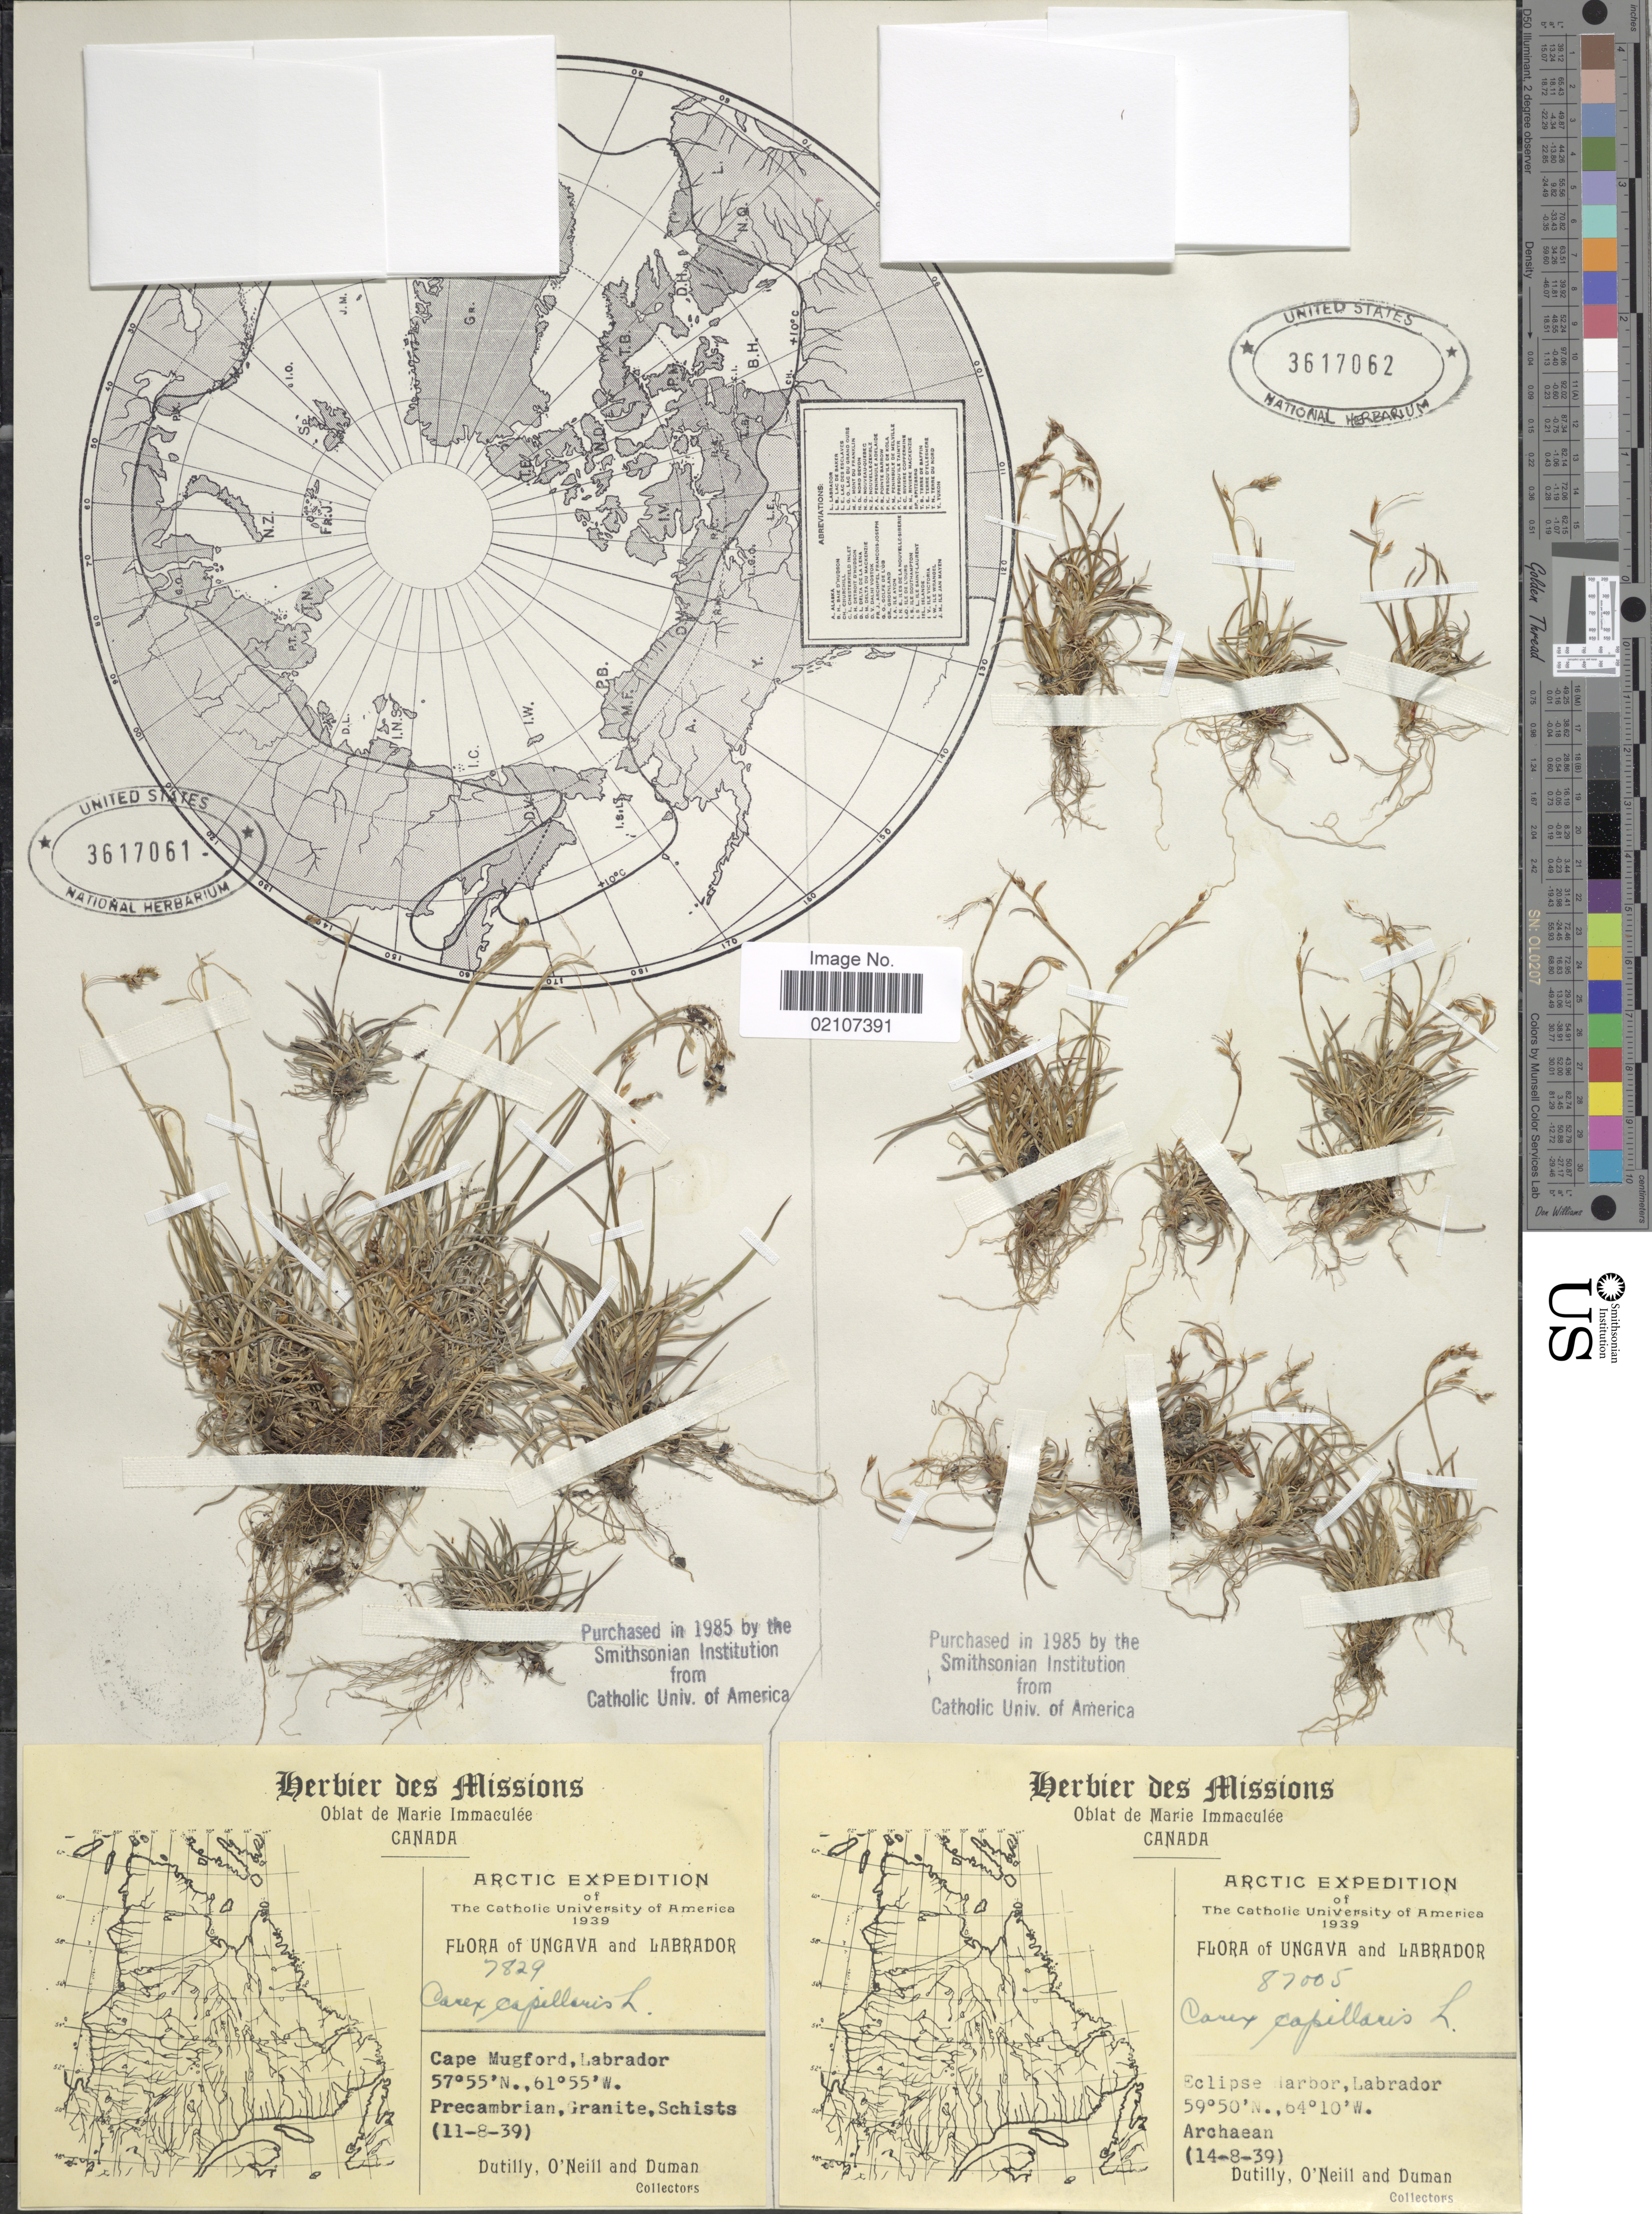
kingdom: Plantae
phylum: Tracheophyta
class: Liliopsida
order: Poales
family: Cyperaceae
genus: Carex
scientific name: Carex capillaris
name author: L.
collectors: -. Dutilly, -. O'Neill & -. Duman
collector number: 87005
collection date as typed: Transcribed d/m/y: 14/8/39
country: Canada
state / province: Newfoundland and Labrador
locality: Arctic, Ungava and Labrador, Eclipse Harbor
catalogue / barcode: US 3617062-2